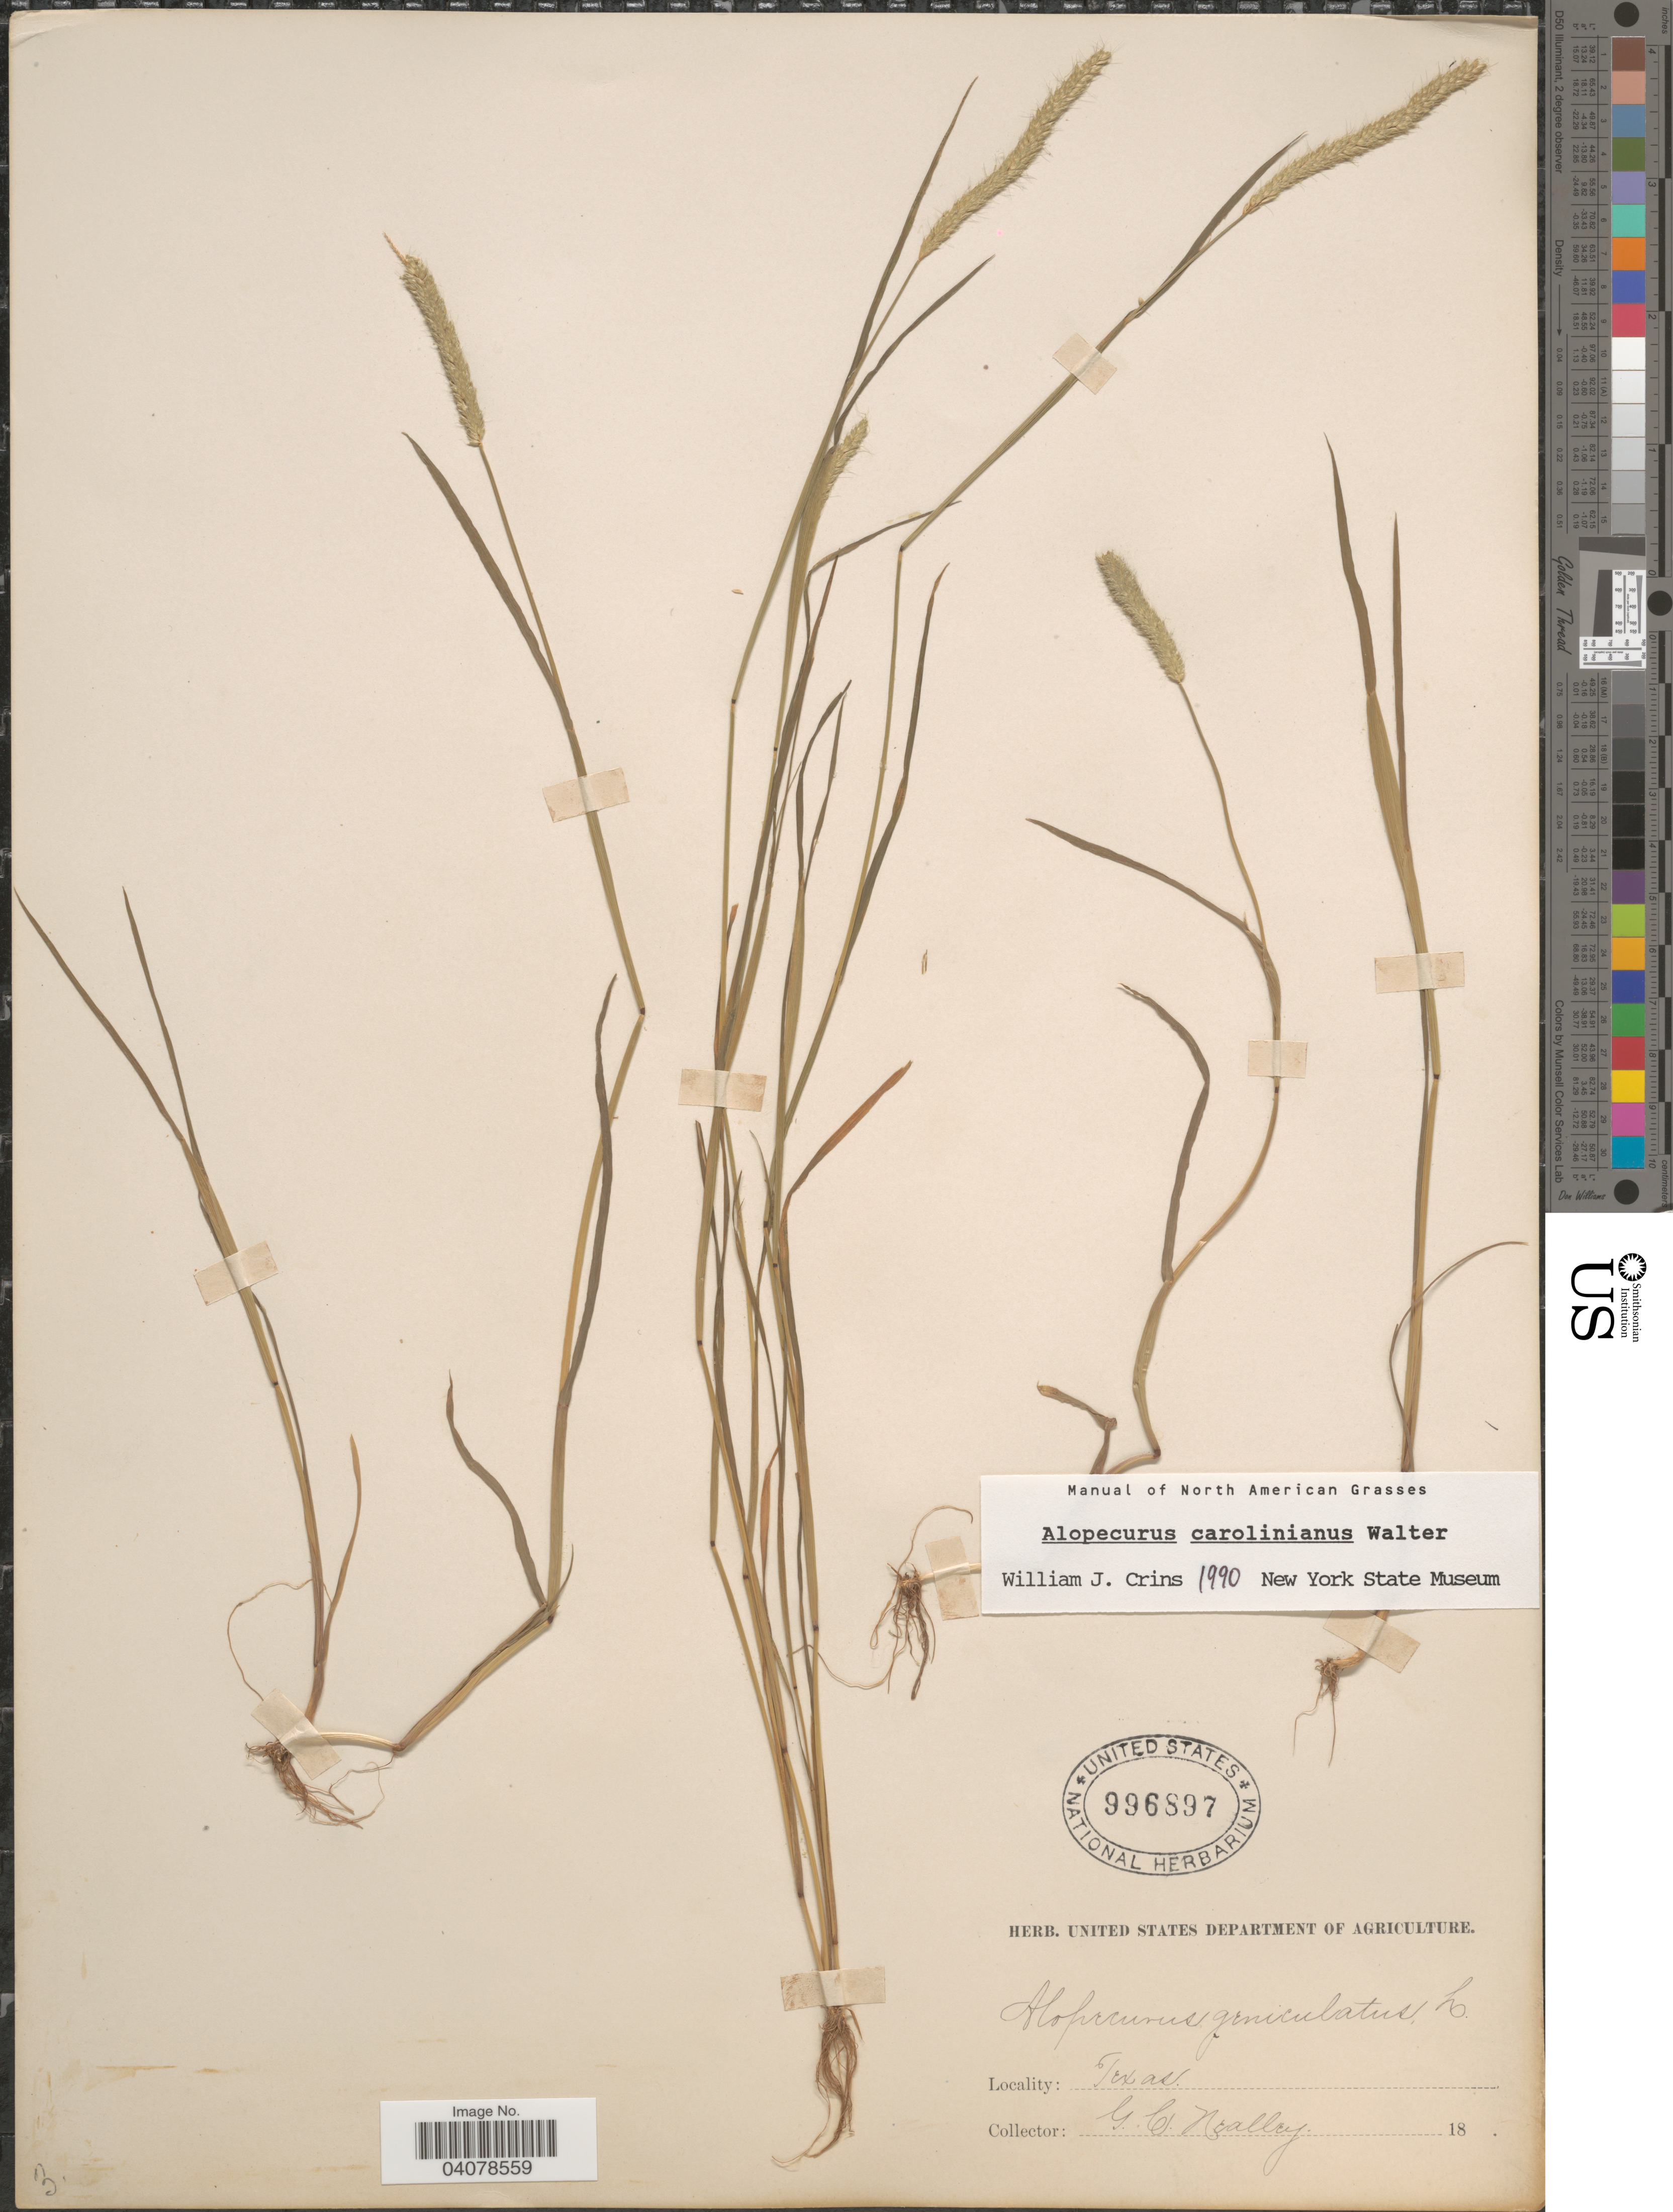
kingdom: Plantae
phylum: Tracheophyta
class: Liliopsida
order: Poales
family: Poaceae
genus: Alopecurus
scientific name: Alopecurus carolinianus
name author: Walter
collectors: G. C. Nealley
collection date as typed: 18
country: United States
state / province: Texas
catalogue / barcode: US 996897